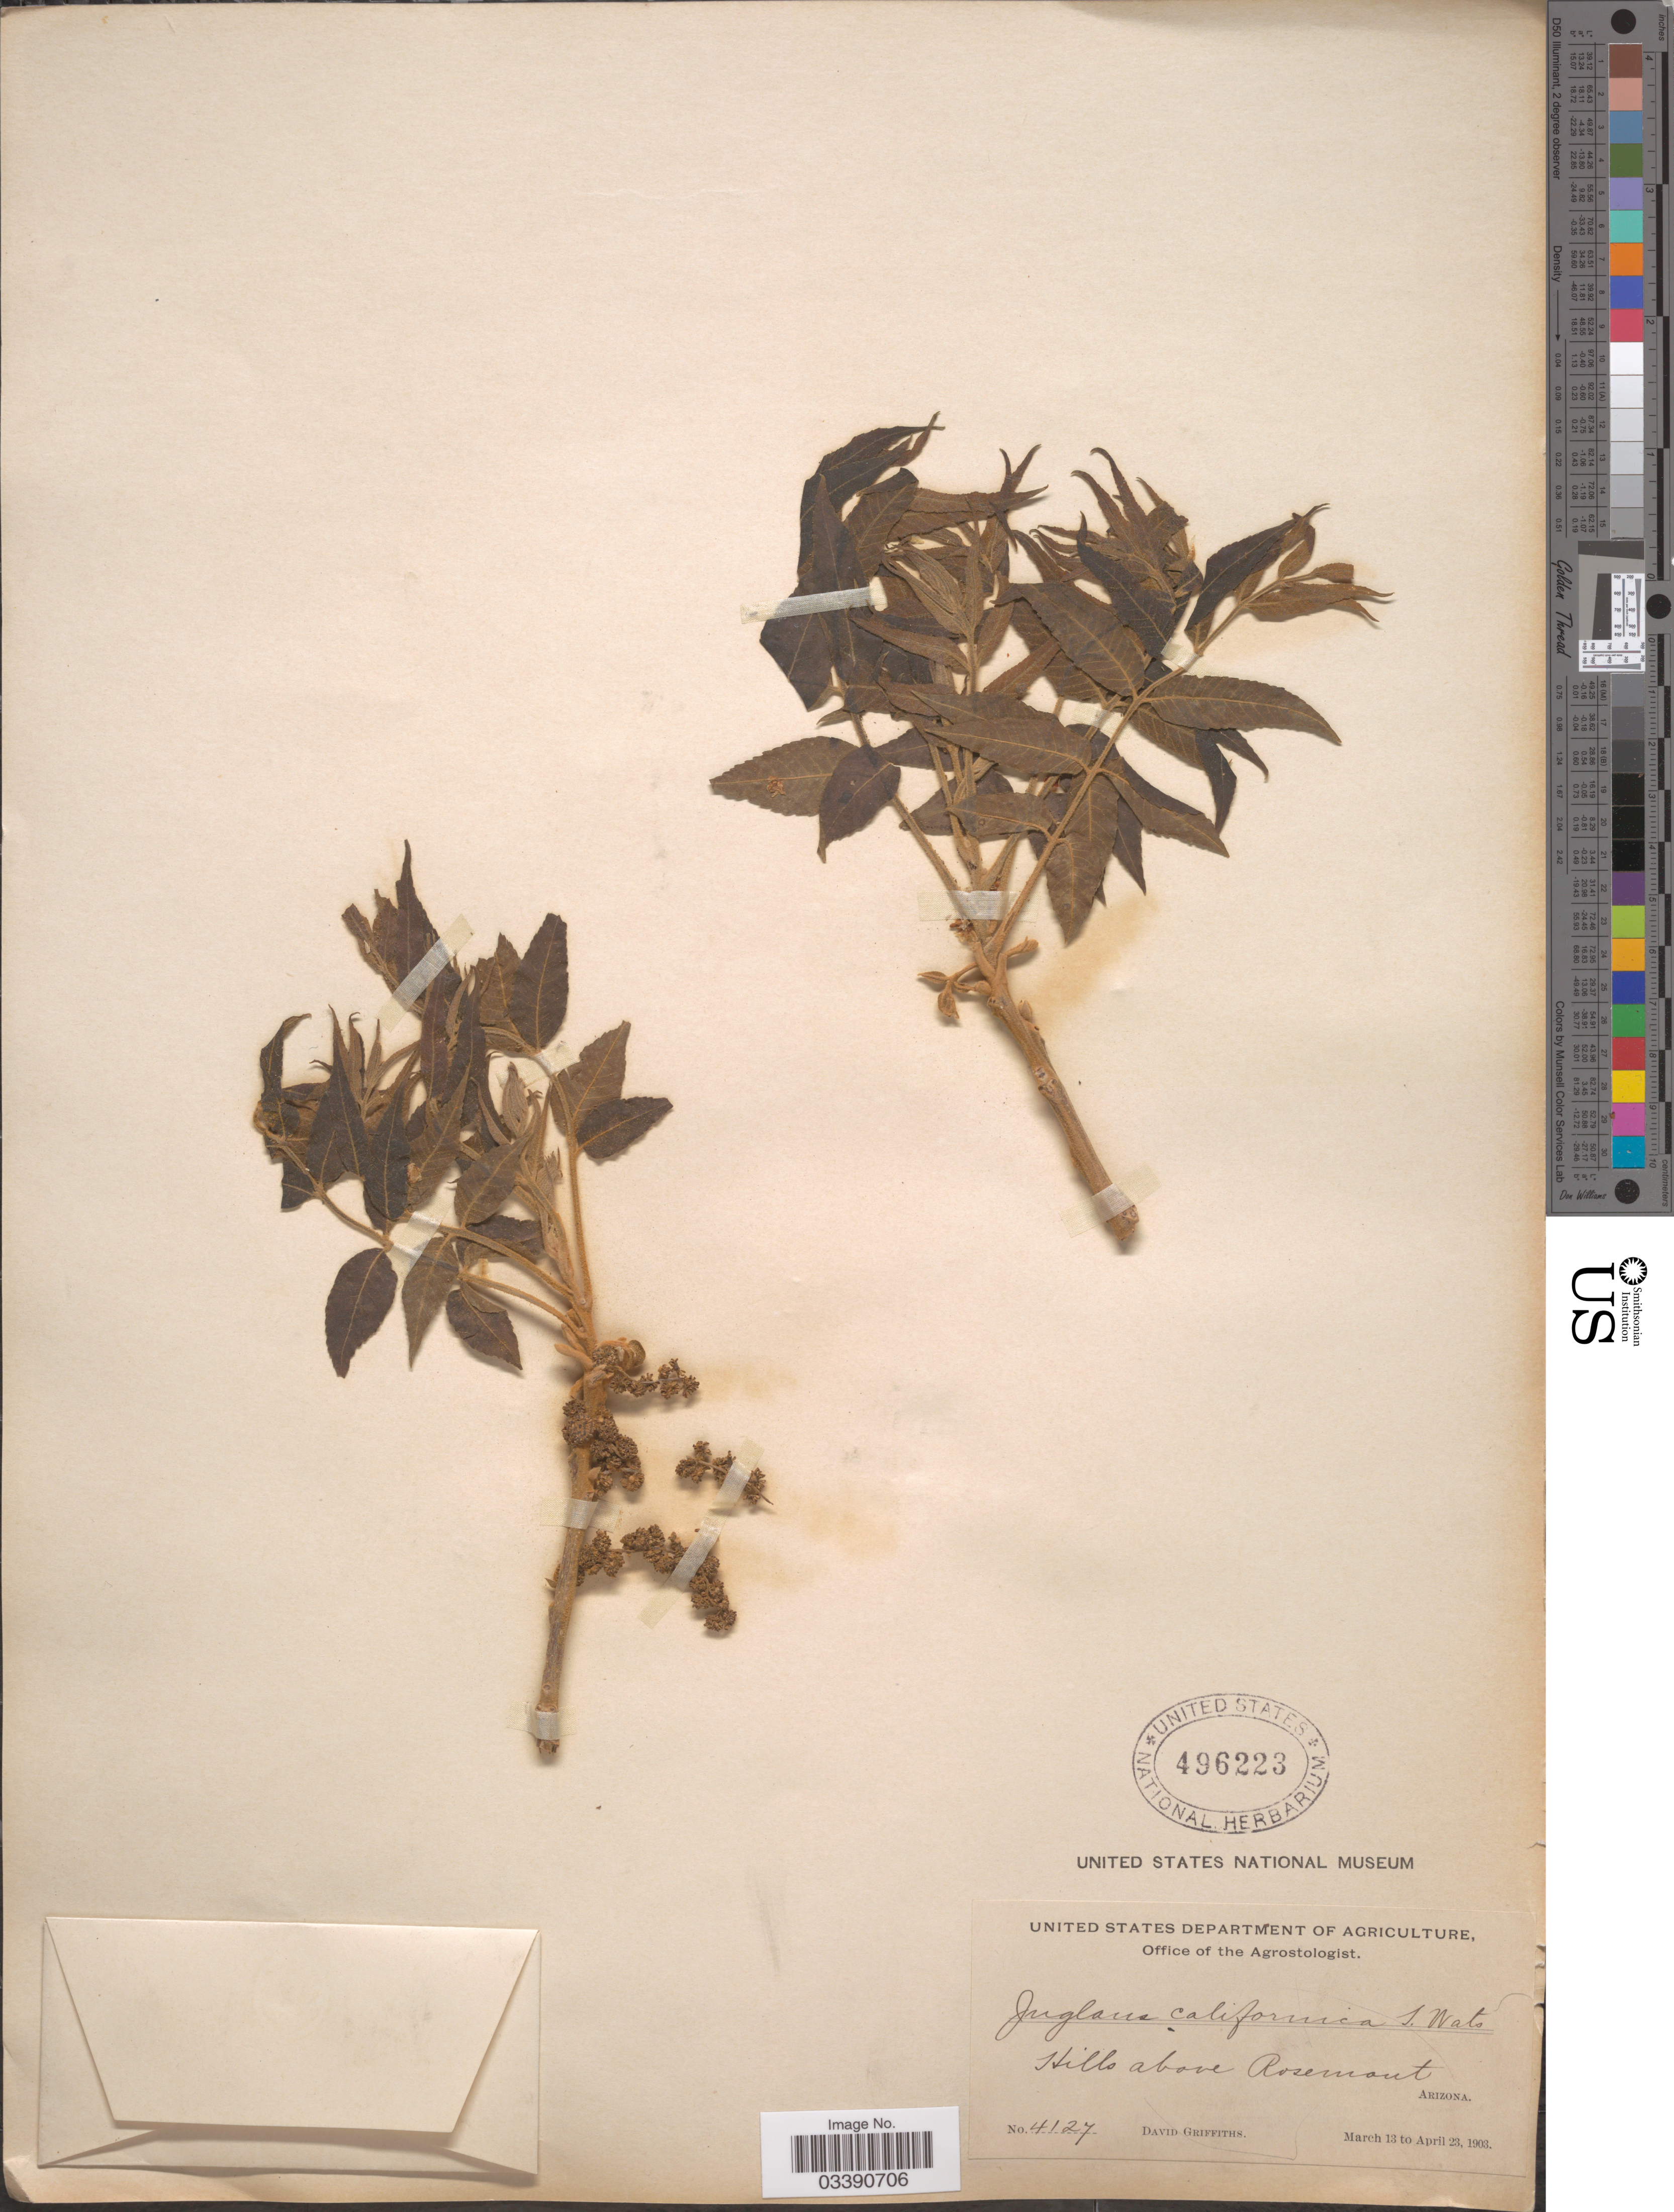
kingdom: Plantae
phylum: Tracheophyta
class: Magnoliopsida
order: Fagales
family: Juglandaceae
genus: Juglans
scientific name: Juglans microcarpa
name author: Berland. in Berland. & Chovell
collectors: D. Griffiths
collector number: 4127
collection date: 1903-03-13/1903-04-23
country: United States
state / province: Arizona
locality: Hills above Rosemont.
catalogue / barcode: US 496223